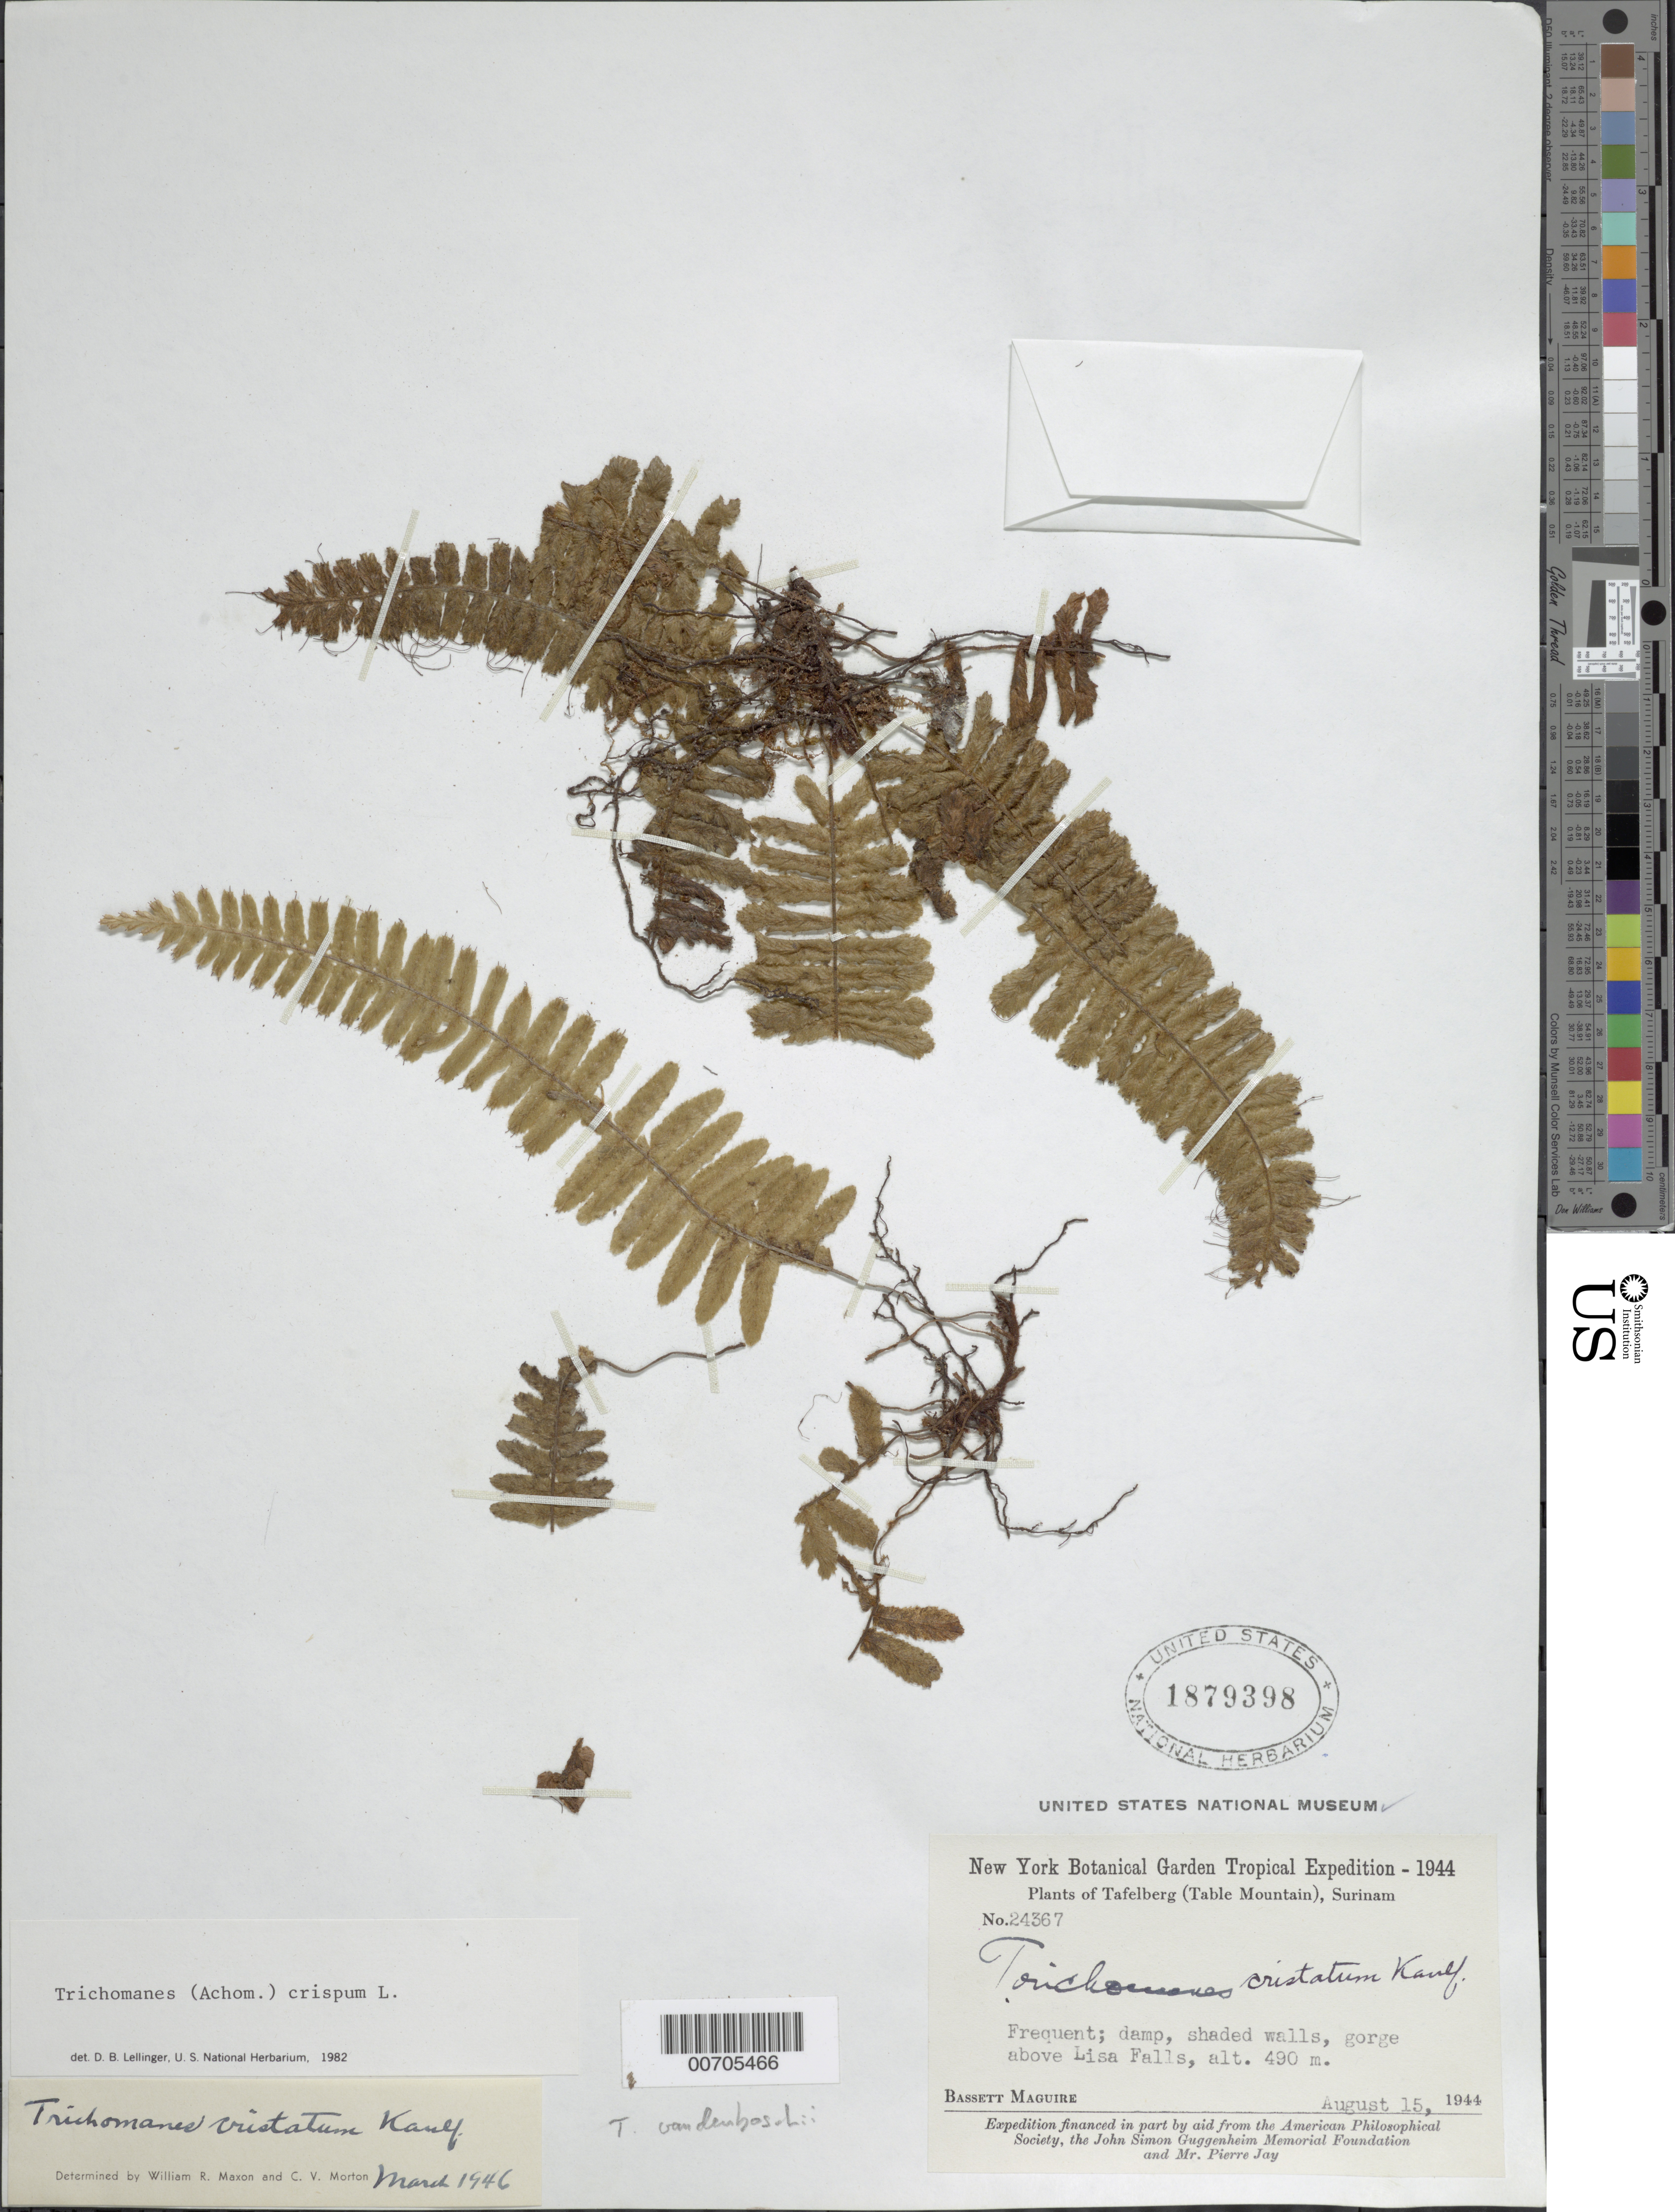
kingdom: Plantae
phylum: Tracheophyta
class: Polypodiopsida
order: Hymenophyllales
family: Hymenophyllaceae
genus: Trichomanes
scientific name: Trichomanes vandenboschii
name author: P.G. Windisch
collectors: B. Maguire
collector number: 24367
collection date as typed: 15-Aug-44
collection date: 1944-08-15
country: Suriname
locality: Tafelberg (Table Mountain), Lisa Falls, above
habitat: Damp, shaded walls of gorge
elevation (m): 490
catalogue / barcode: US 1879398